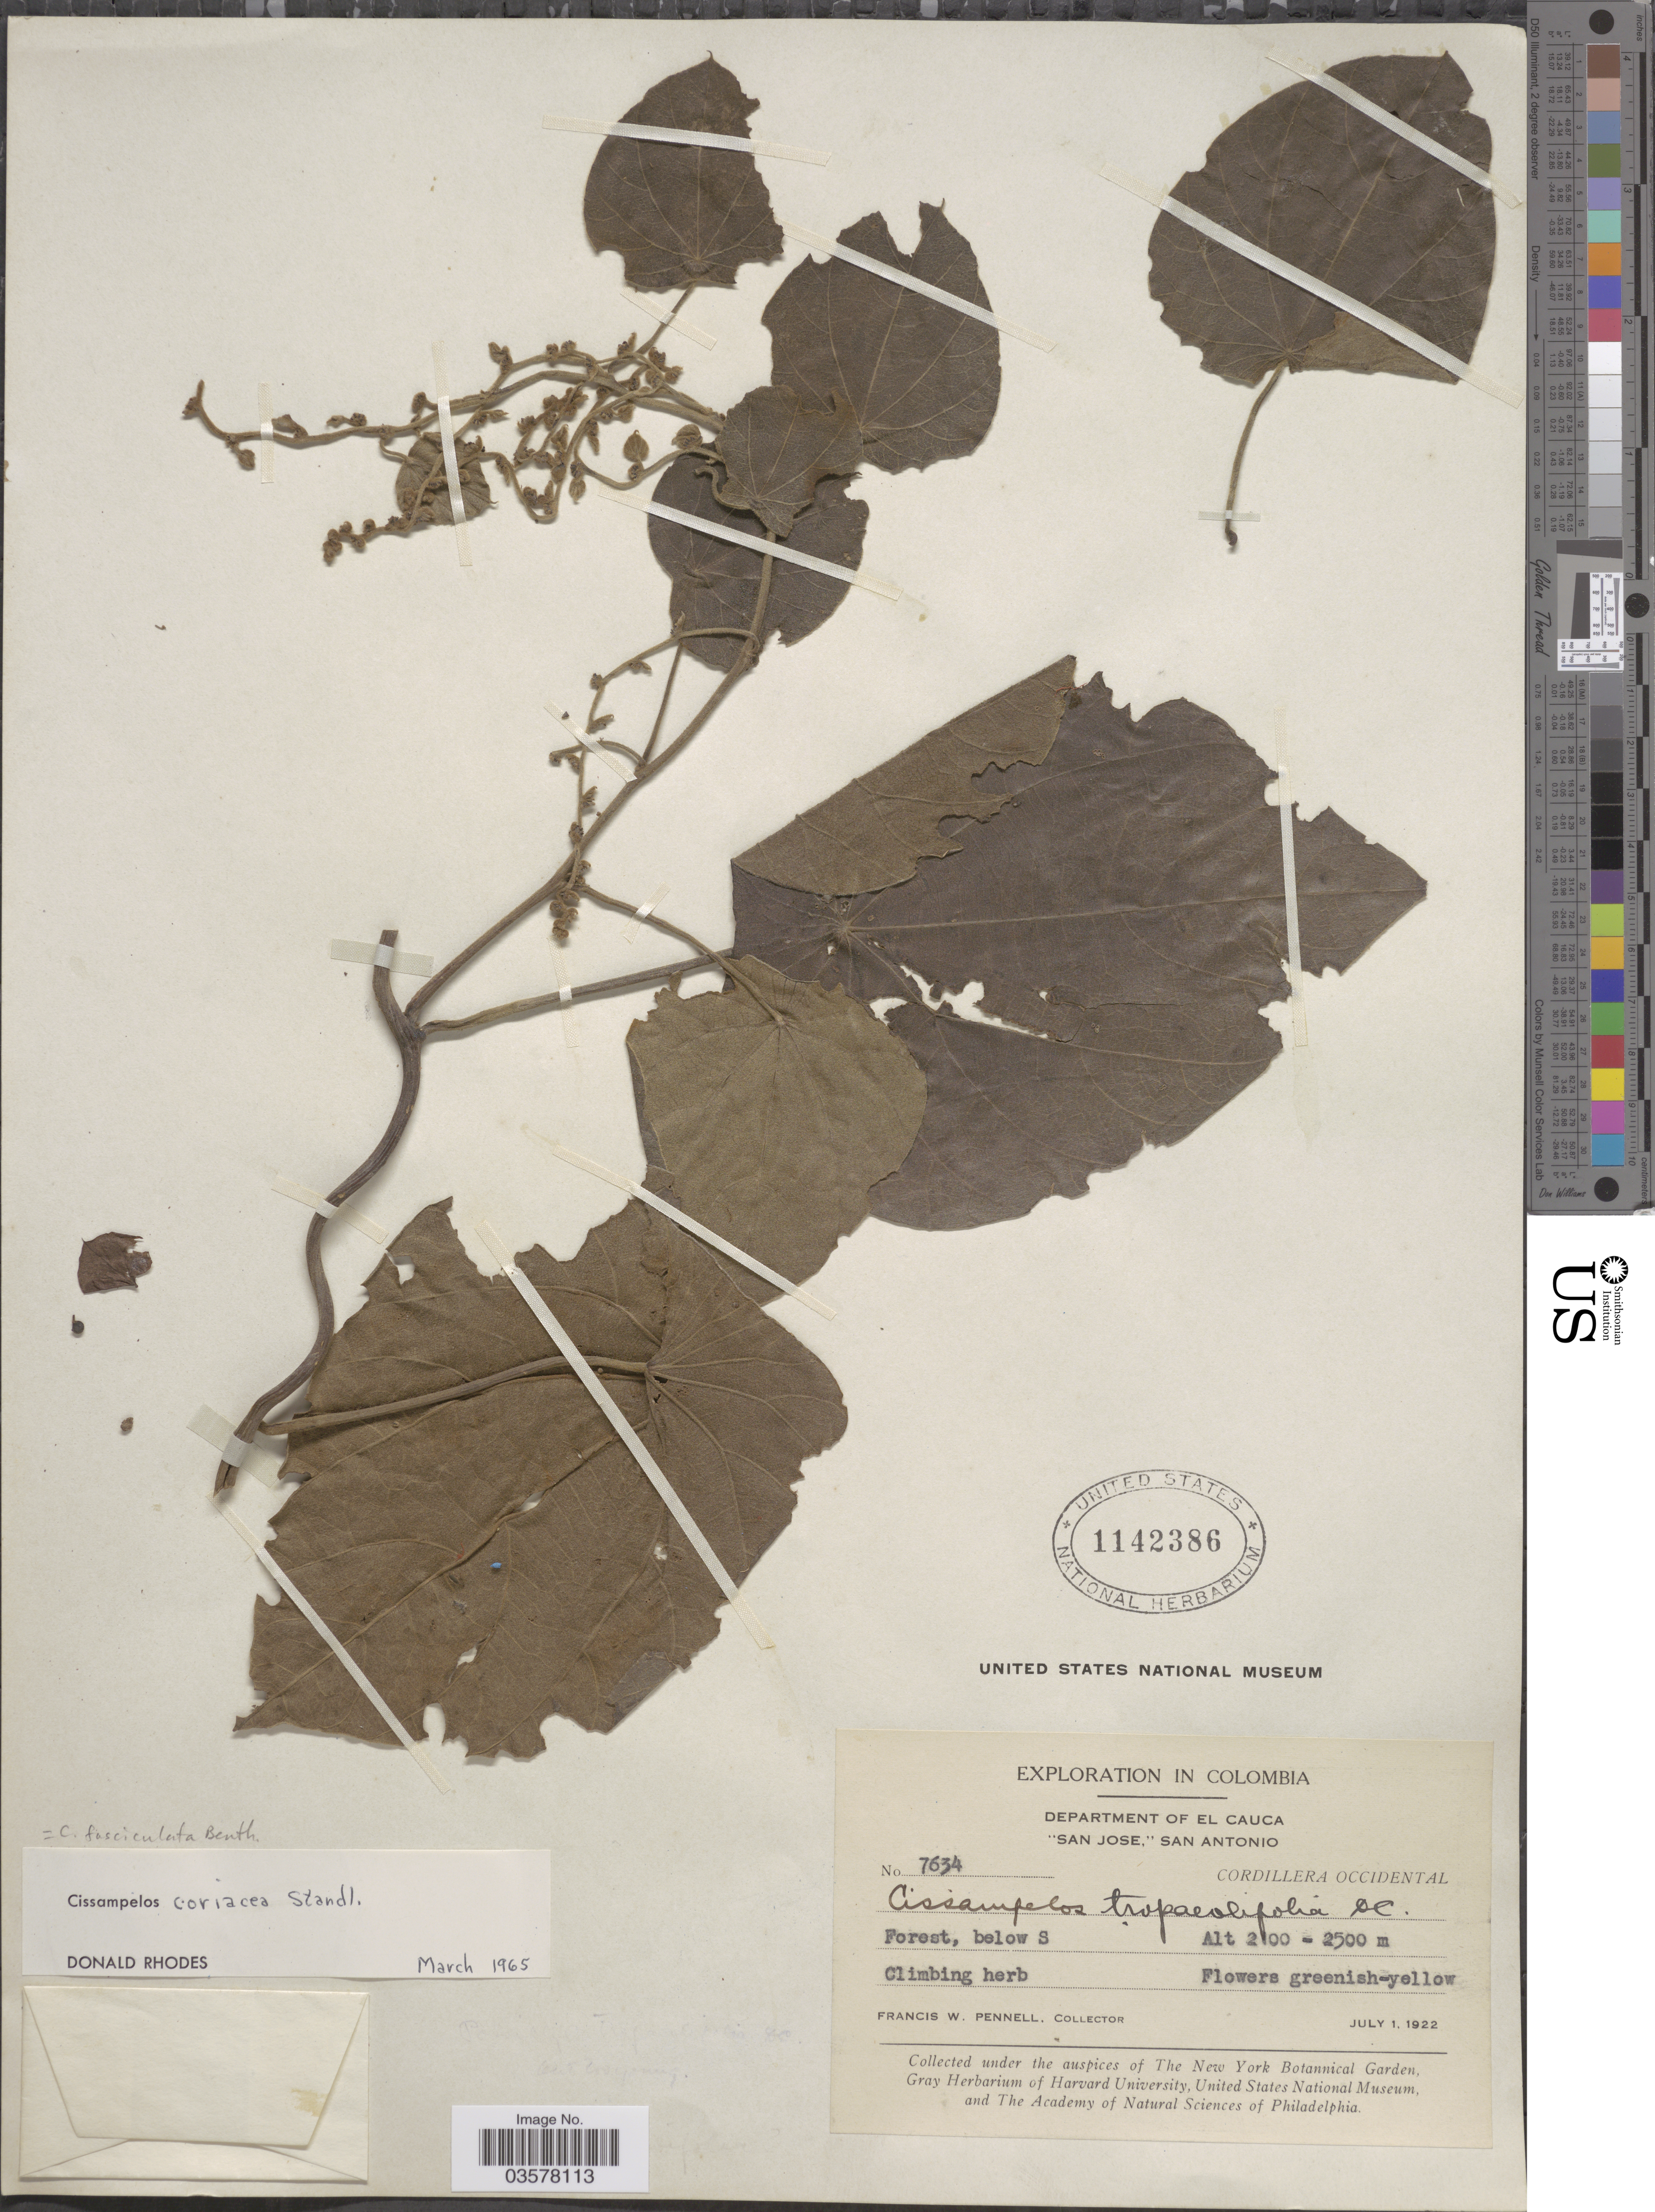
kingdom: Plantae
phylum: Tracheophyta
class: Magnoliopsida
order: Ranunculales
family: Menispermaceae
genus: Cissampelos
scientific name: Cissampelos fasciculata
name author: Benth.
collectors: F. W. Pennell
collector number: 7634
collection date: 1922-07-01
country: Colombia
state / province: Cauca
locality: Department of El Cauca. "San Jose," San Antonio. Cordillera Occidental. Below S.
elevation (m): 2100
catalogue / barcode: US 1142386